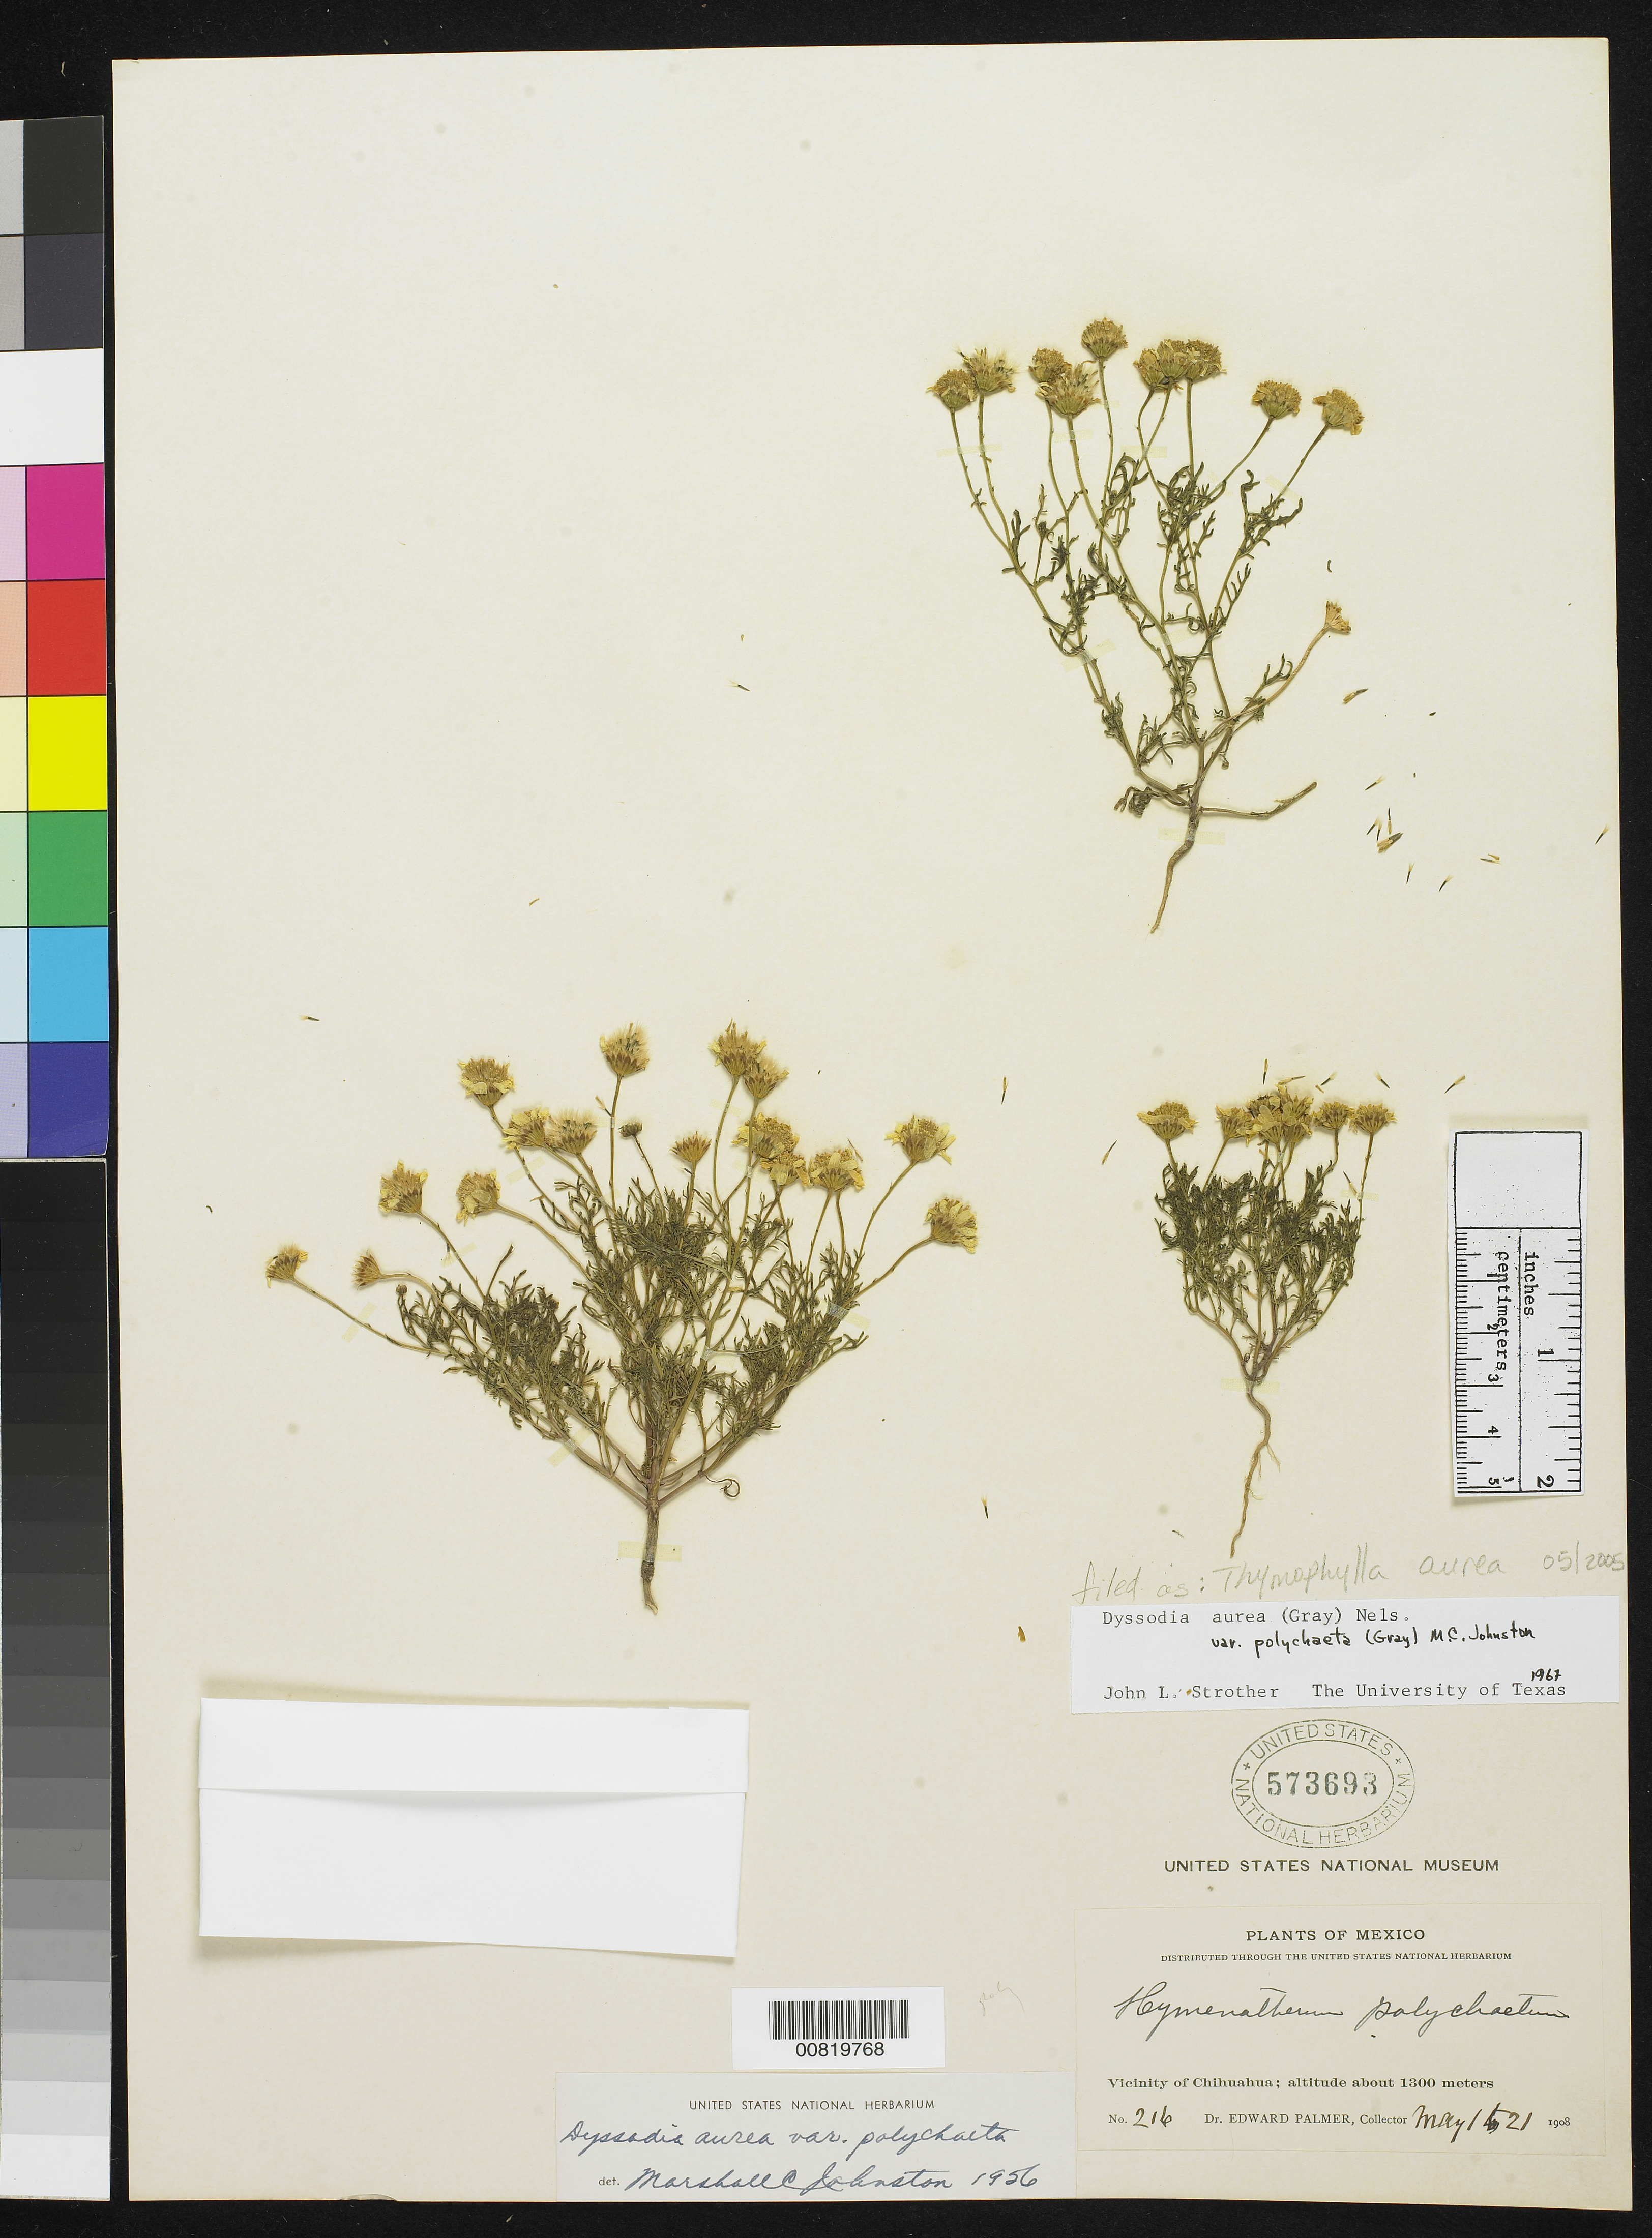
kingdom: Plantae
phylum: Tracheophyta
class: Magnoliopsida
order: Asterales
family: Asteraceae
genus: Thymophylla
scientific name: Thymophylla aurea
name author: (A. Gray) Greene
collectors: E. Palmer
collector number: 216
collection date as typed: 01 May 1908 to 21 May 1908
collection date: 1908-05-01/1908-05-21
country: Mexico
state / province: Chihuahua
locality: Vicinity of Chihuahua.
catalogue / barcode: US 573693